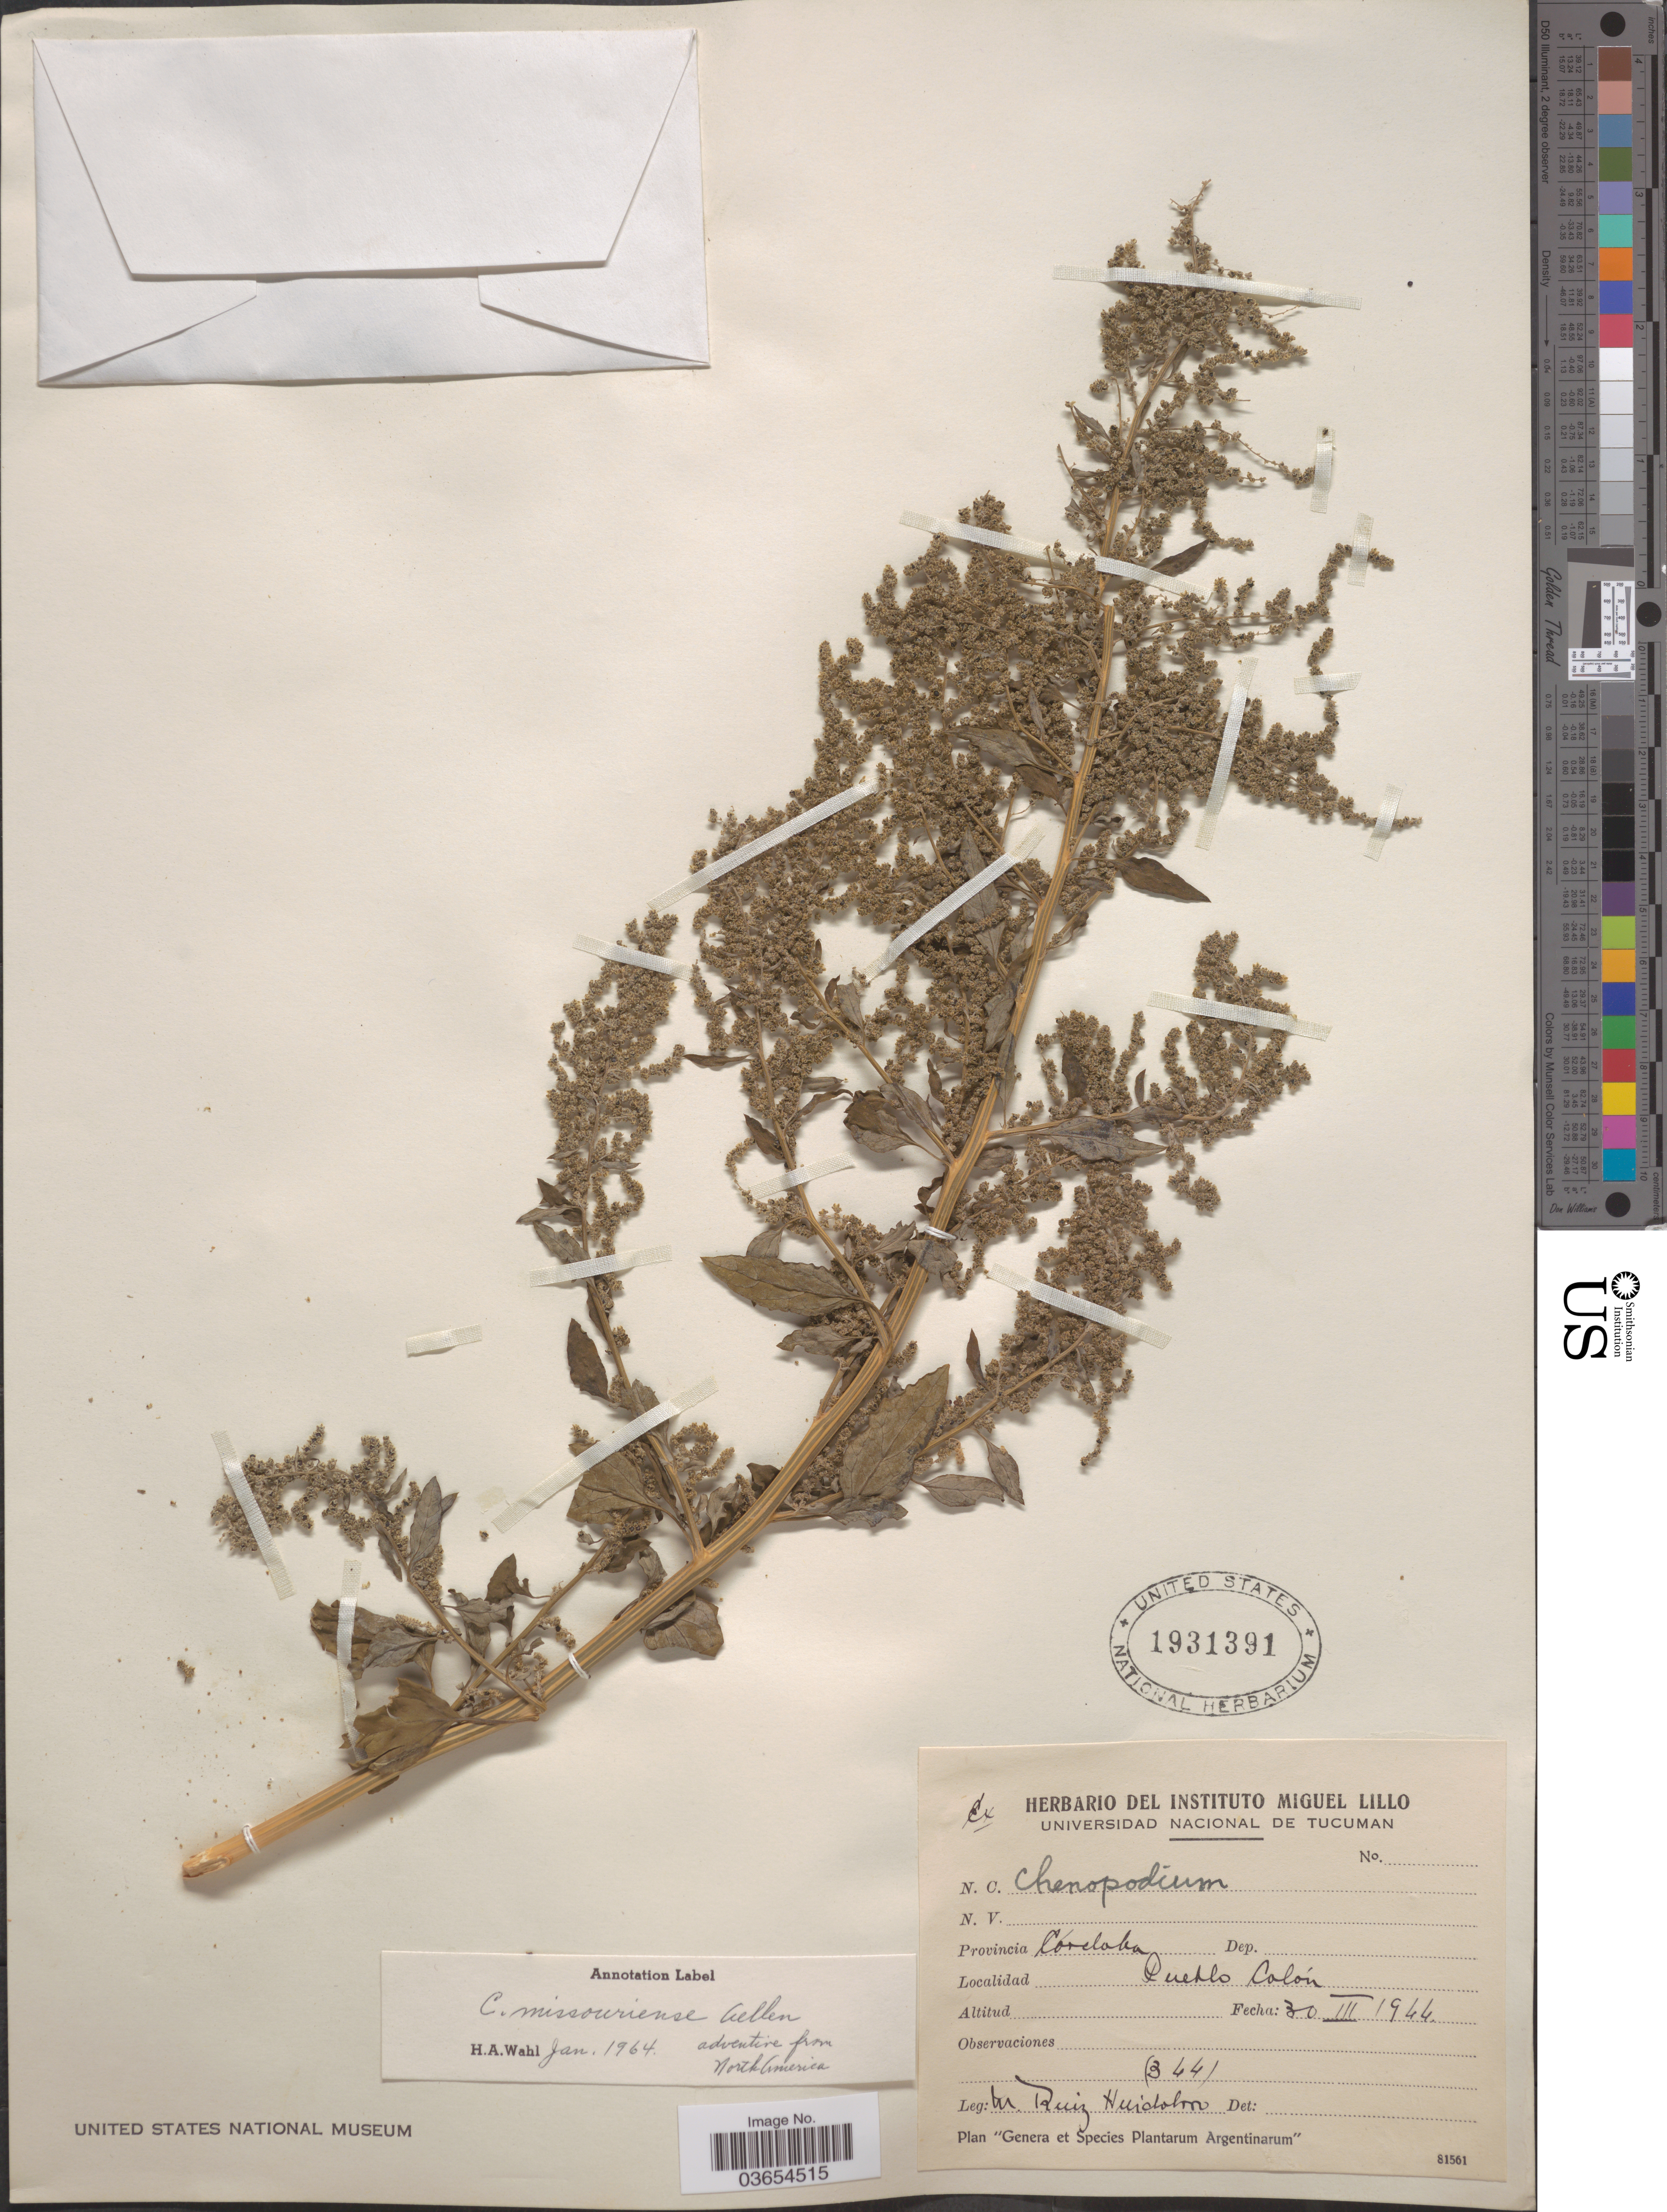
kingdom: Plantae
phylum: Tracheophyta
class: Magnoliopsida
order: Caryophyllales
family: Amaranthaceae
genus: Chenopodium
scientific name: Chenopodium missouriense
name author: Aellen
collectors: M. Ruiz Huidobro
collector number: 344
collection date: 1944-03-30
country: Argentina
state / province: Cordoba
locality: Pueblo Colón.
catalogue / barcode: US 1931391